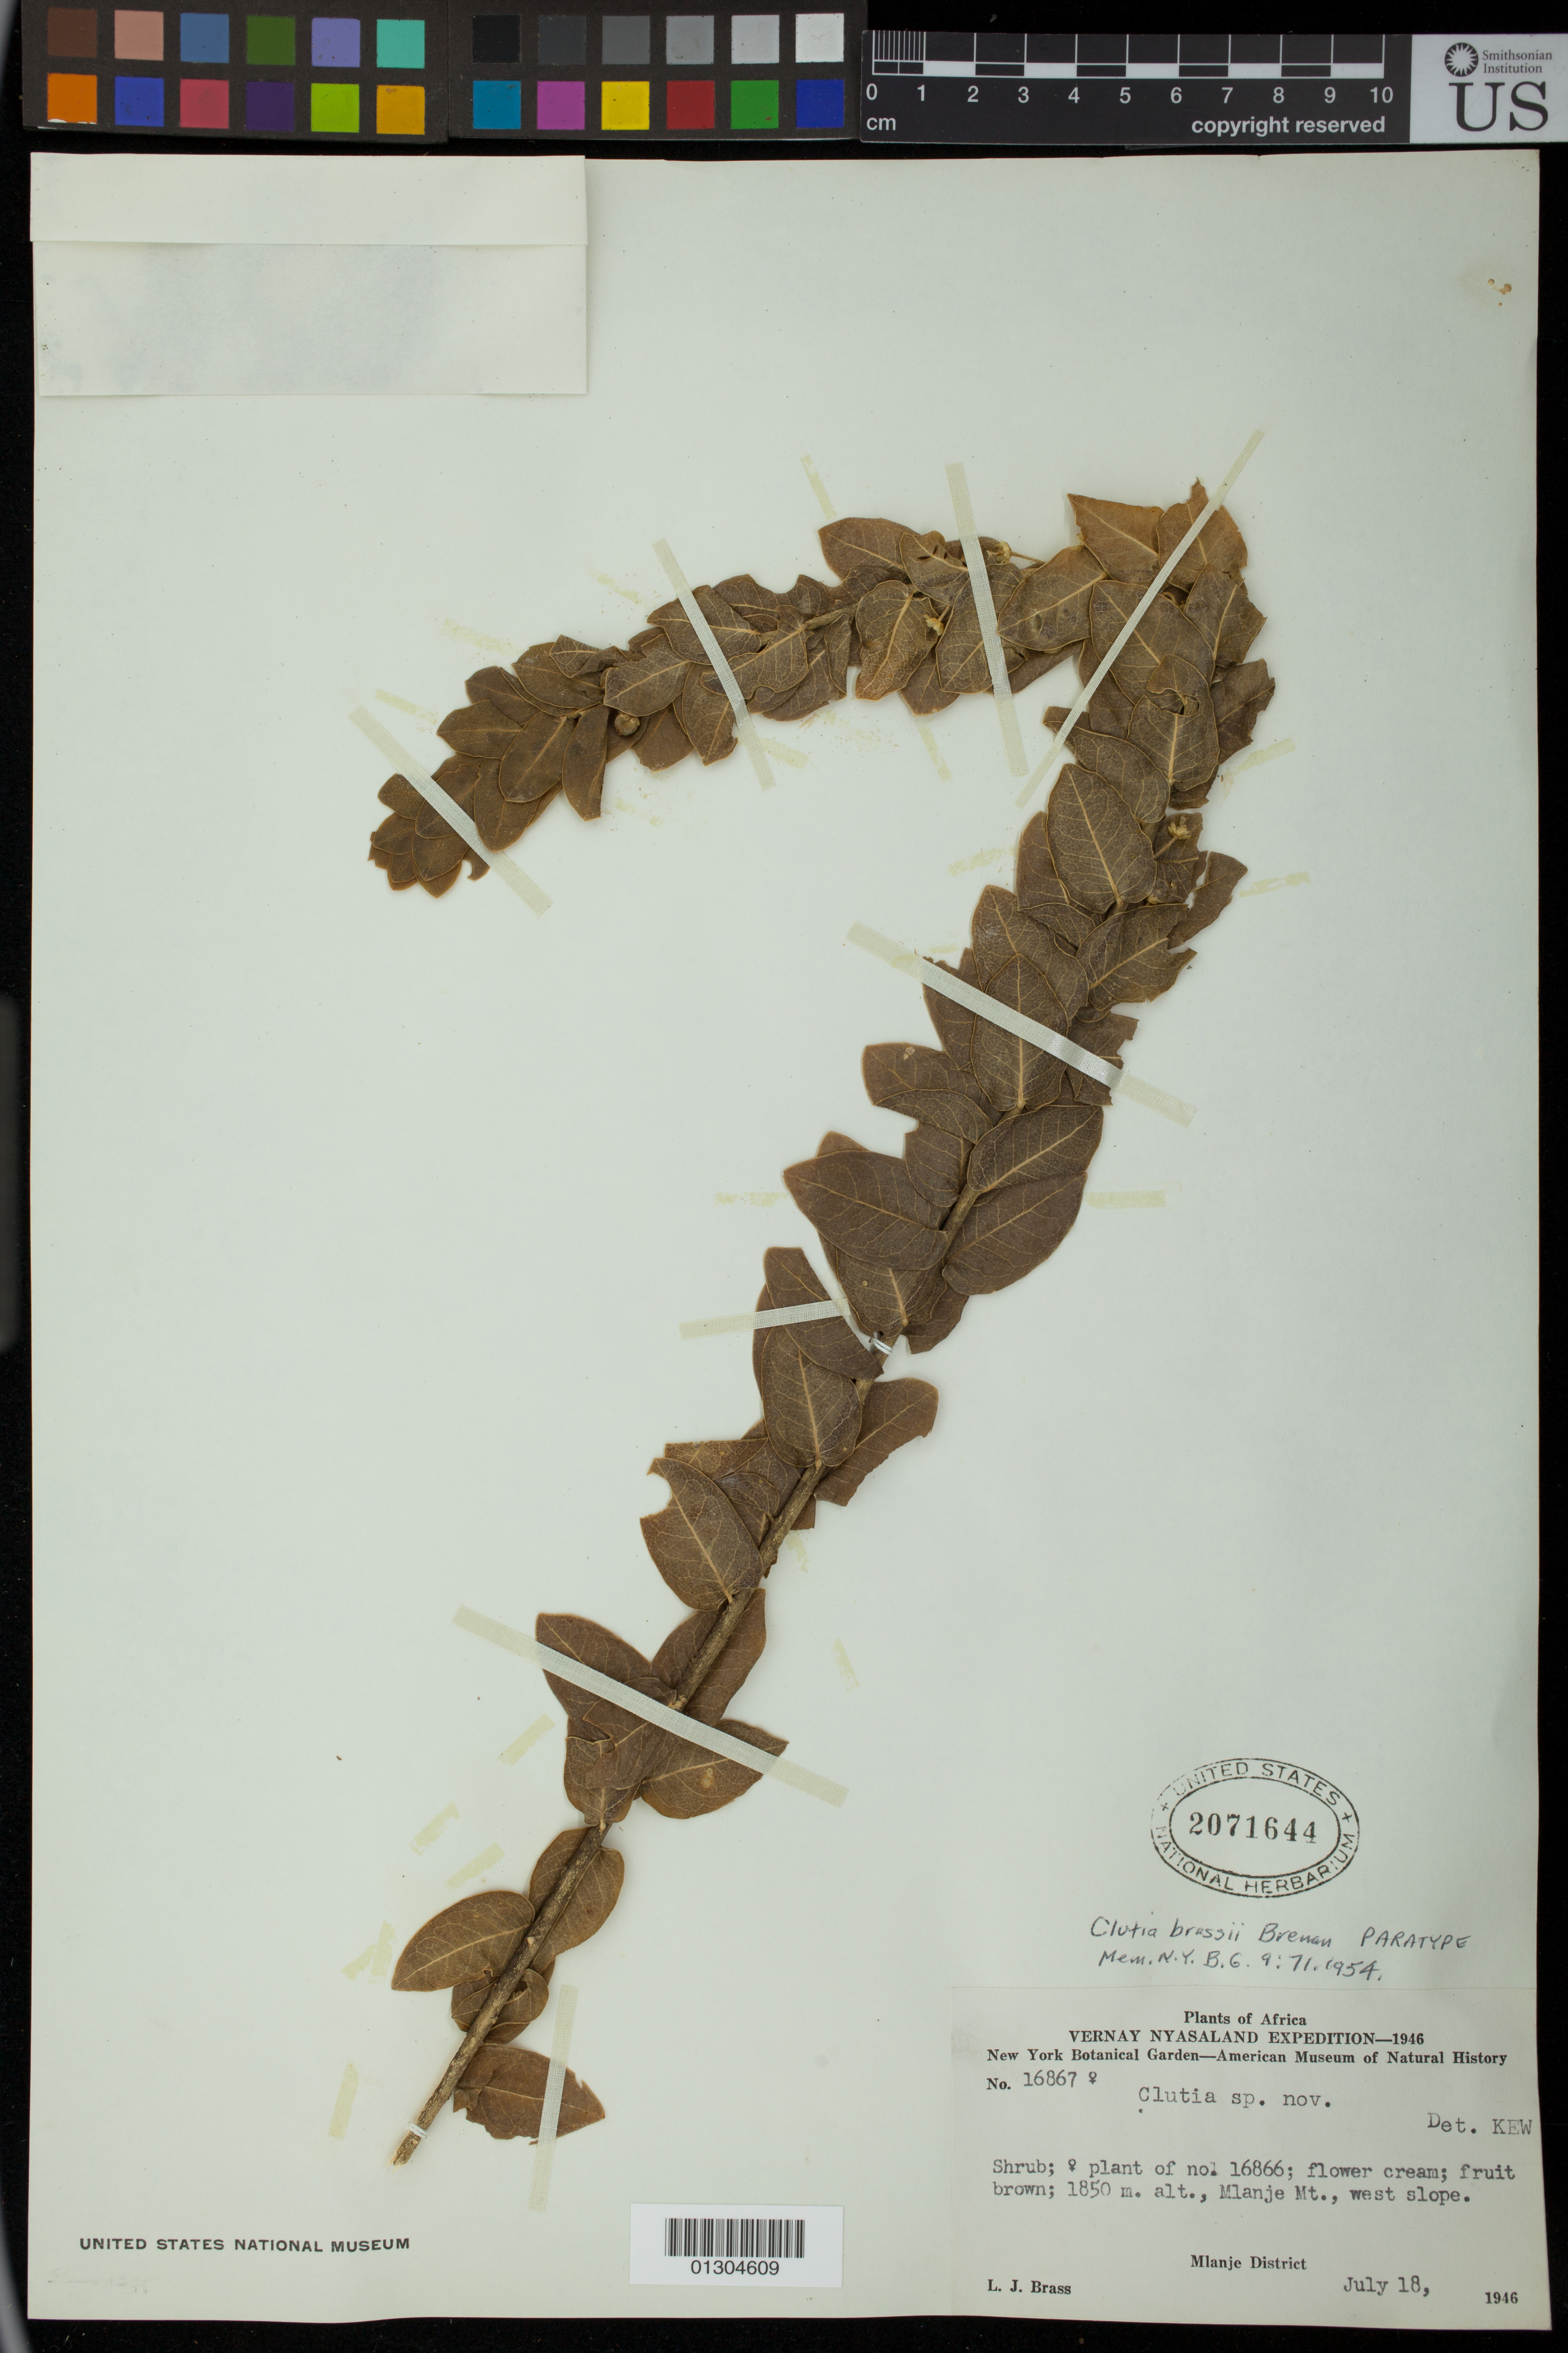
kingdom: Plantae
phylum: Tracheophyta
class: Magnoliopsida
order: Malpighiales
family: Peraceae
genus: Clutia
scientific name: Clutia brassii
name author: Brenan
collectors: L. J. Brass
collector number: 16867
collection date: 1946-07-18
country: Malawi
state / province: Southern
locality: Mlanje Mt., west slope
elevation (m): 1850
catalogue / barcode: US 2071644